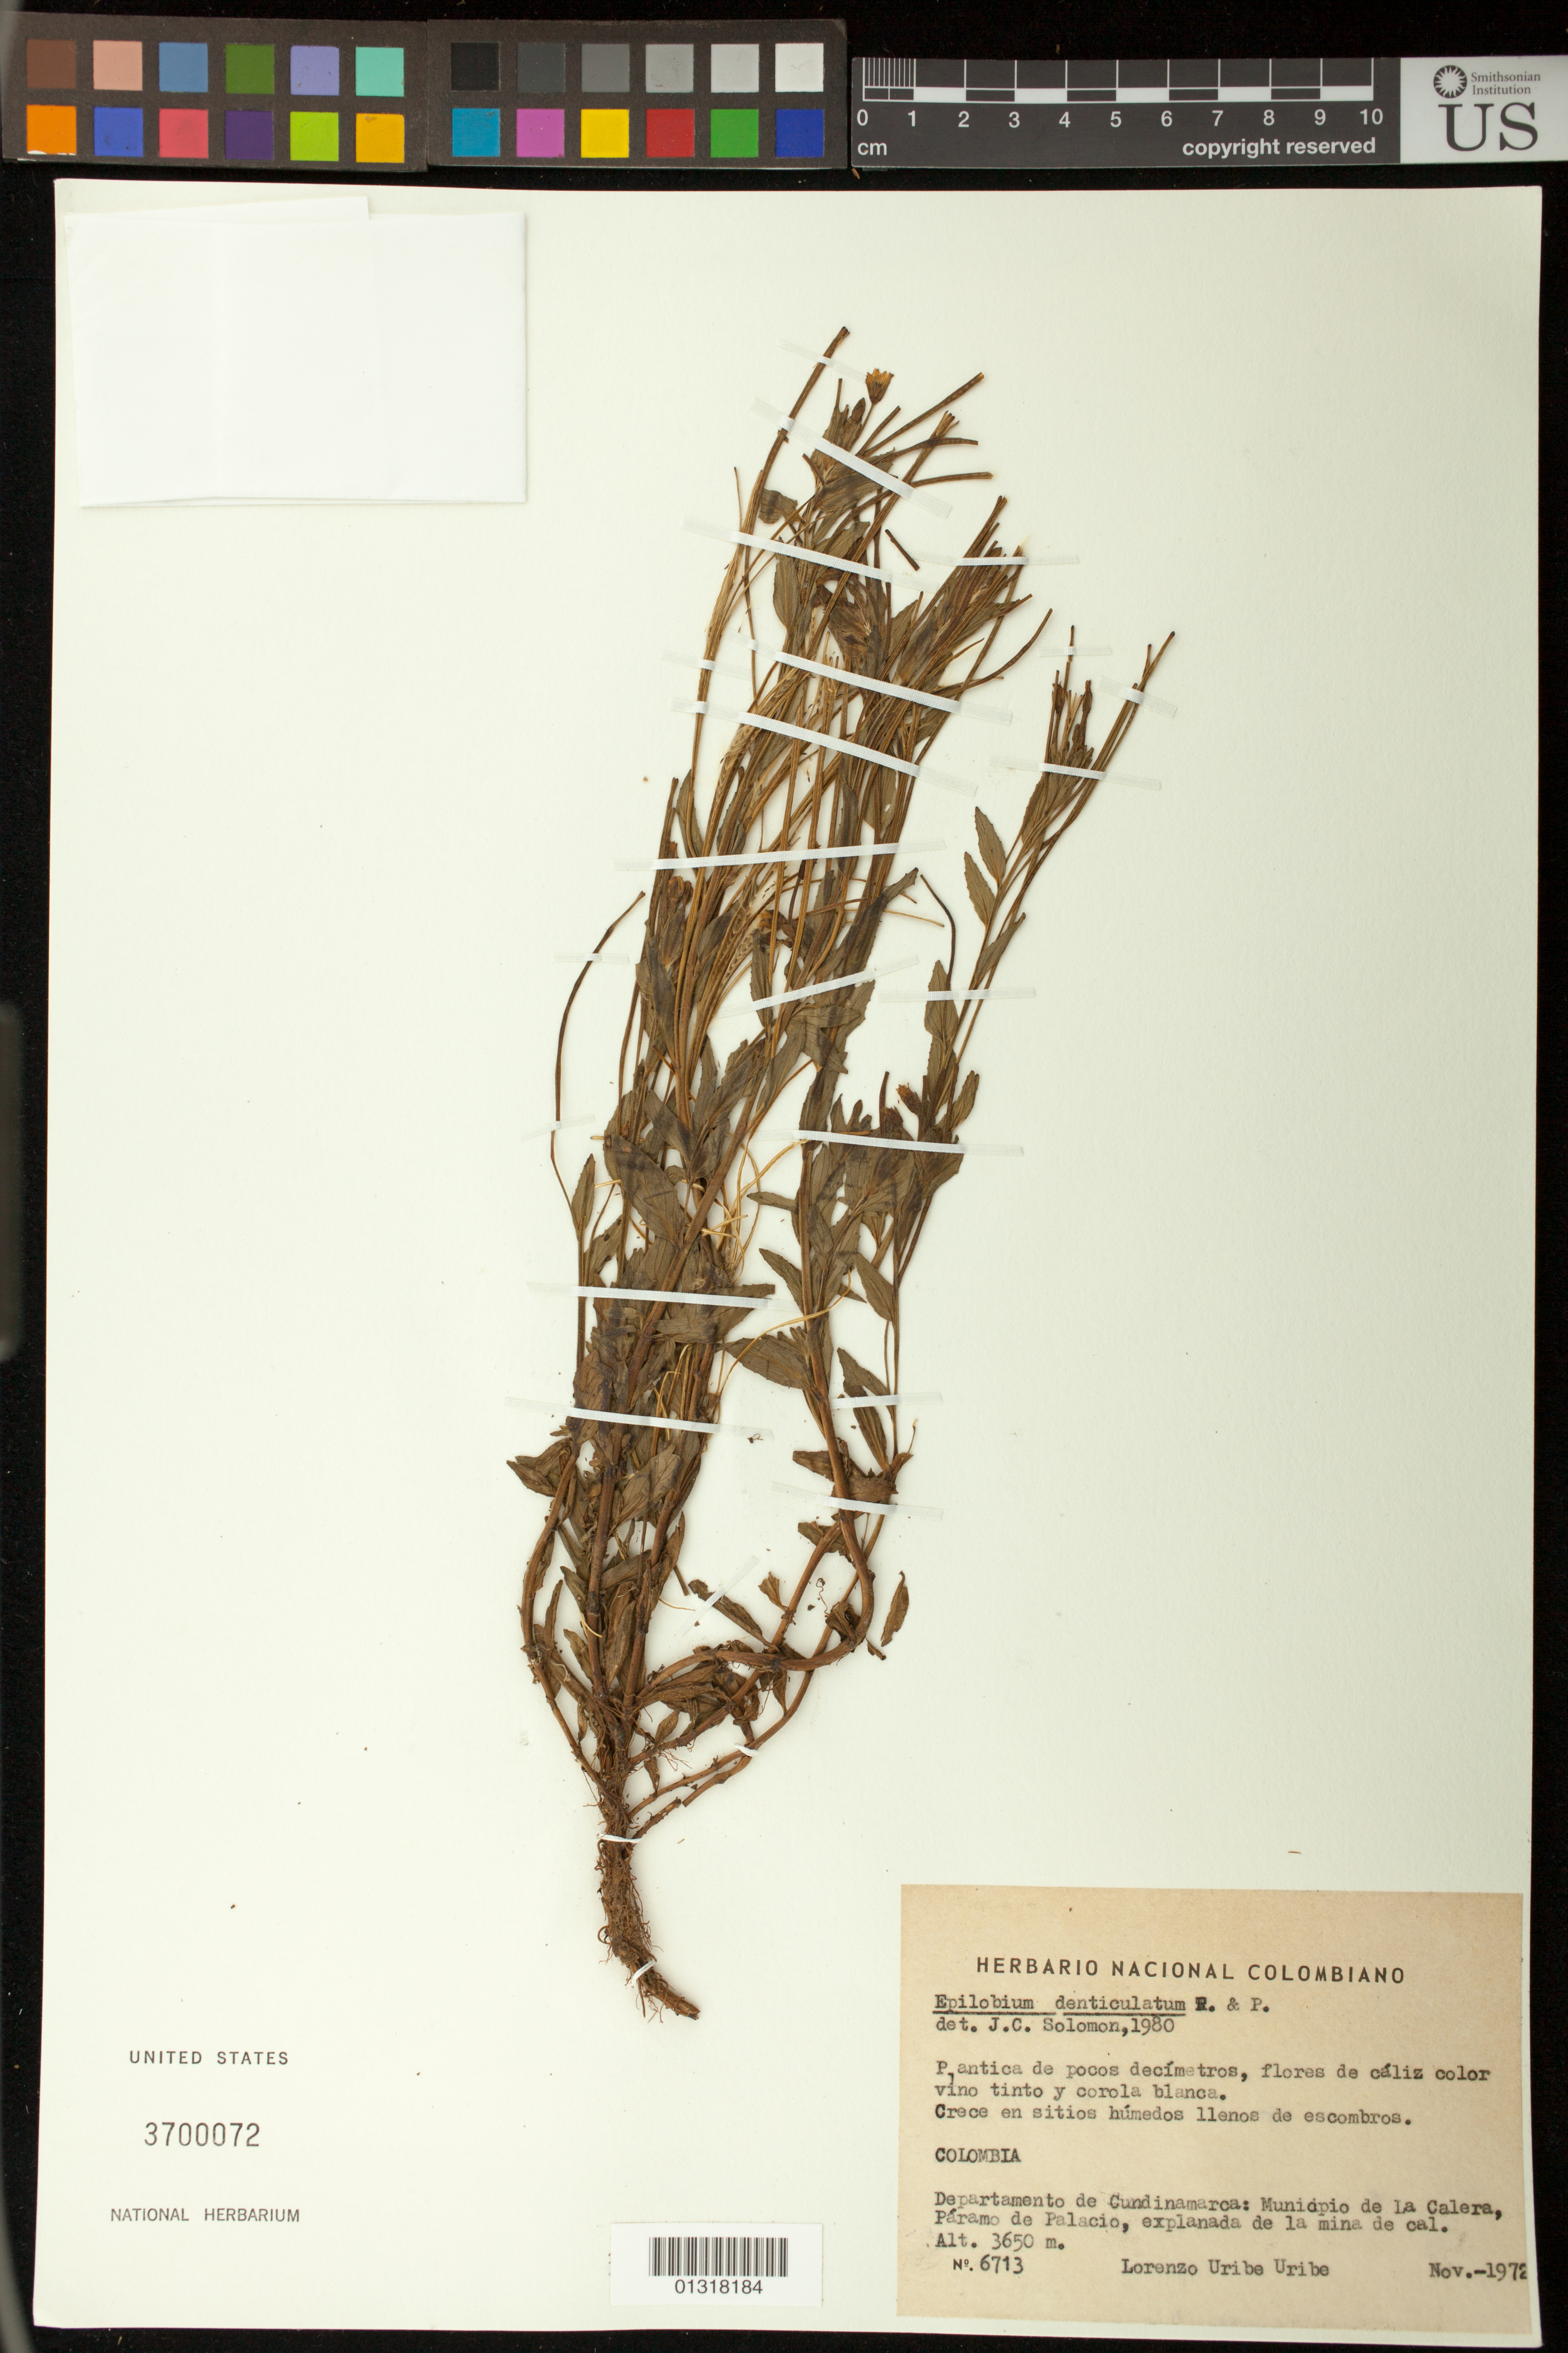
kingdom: Plantae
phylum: Tracheophyta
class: Magnoliopsida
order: Myrtales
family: Onagraceae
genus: Epilobium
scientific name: Epilobium denticulatum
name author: Ruiz & Pav.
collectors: L. Uribe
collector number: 6713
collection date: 1972-11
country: Colombia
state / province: Cundinamarca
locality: Paramo de Palacio, Municipio de la Calera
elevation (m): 3650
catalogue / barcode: US 3700072